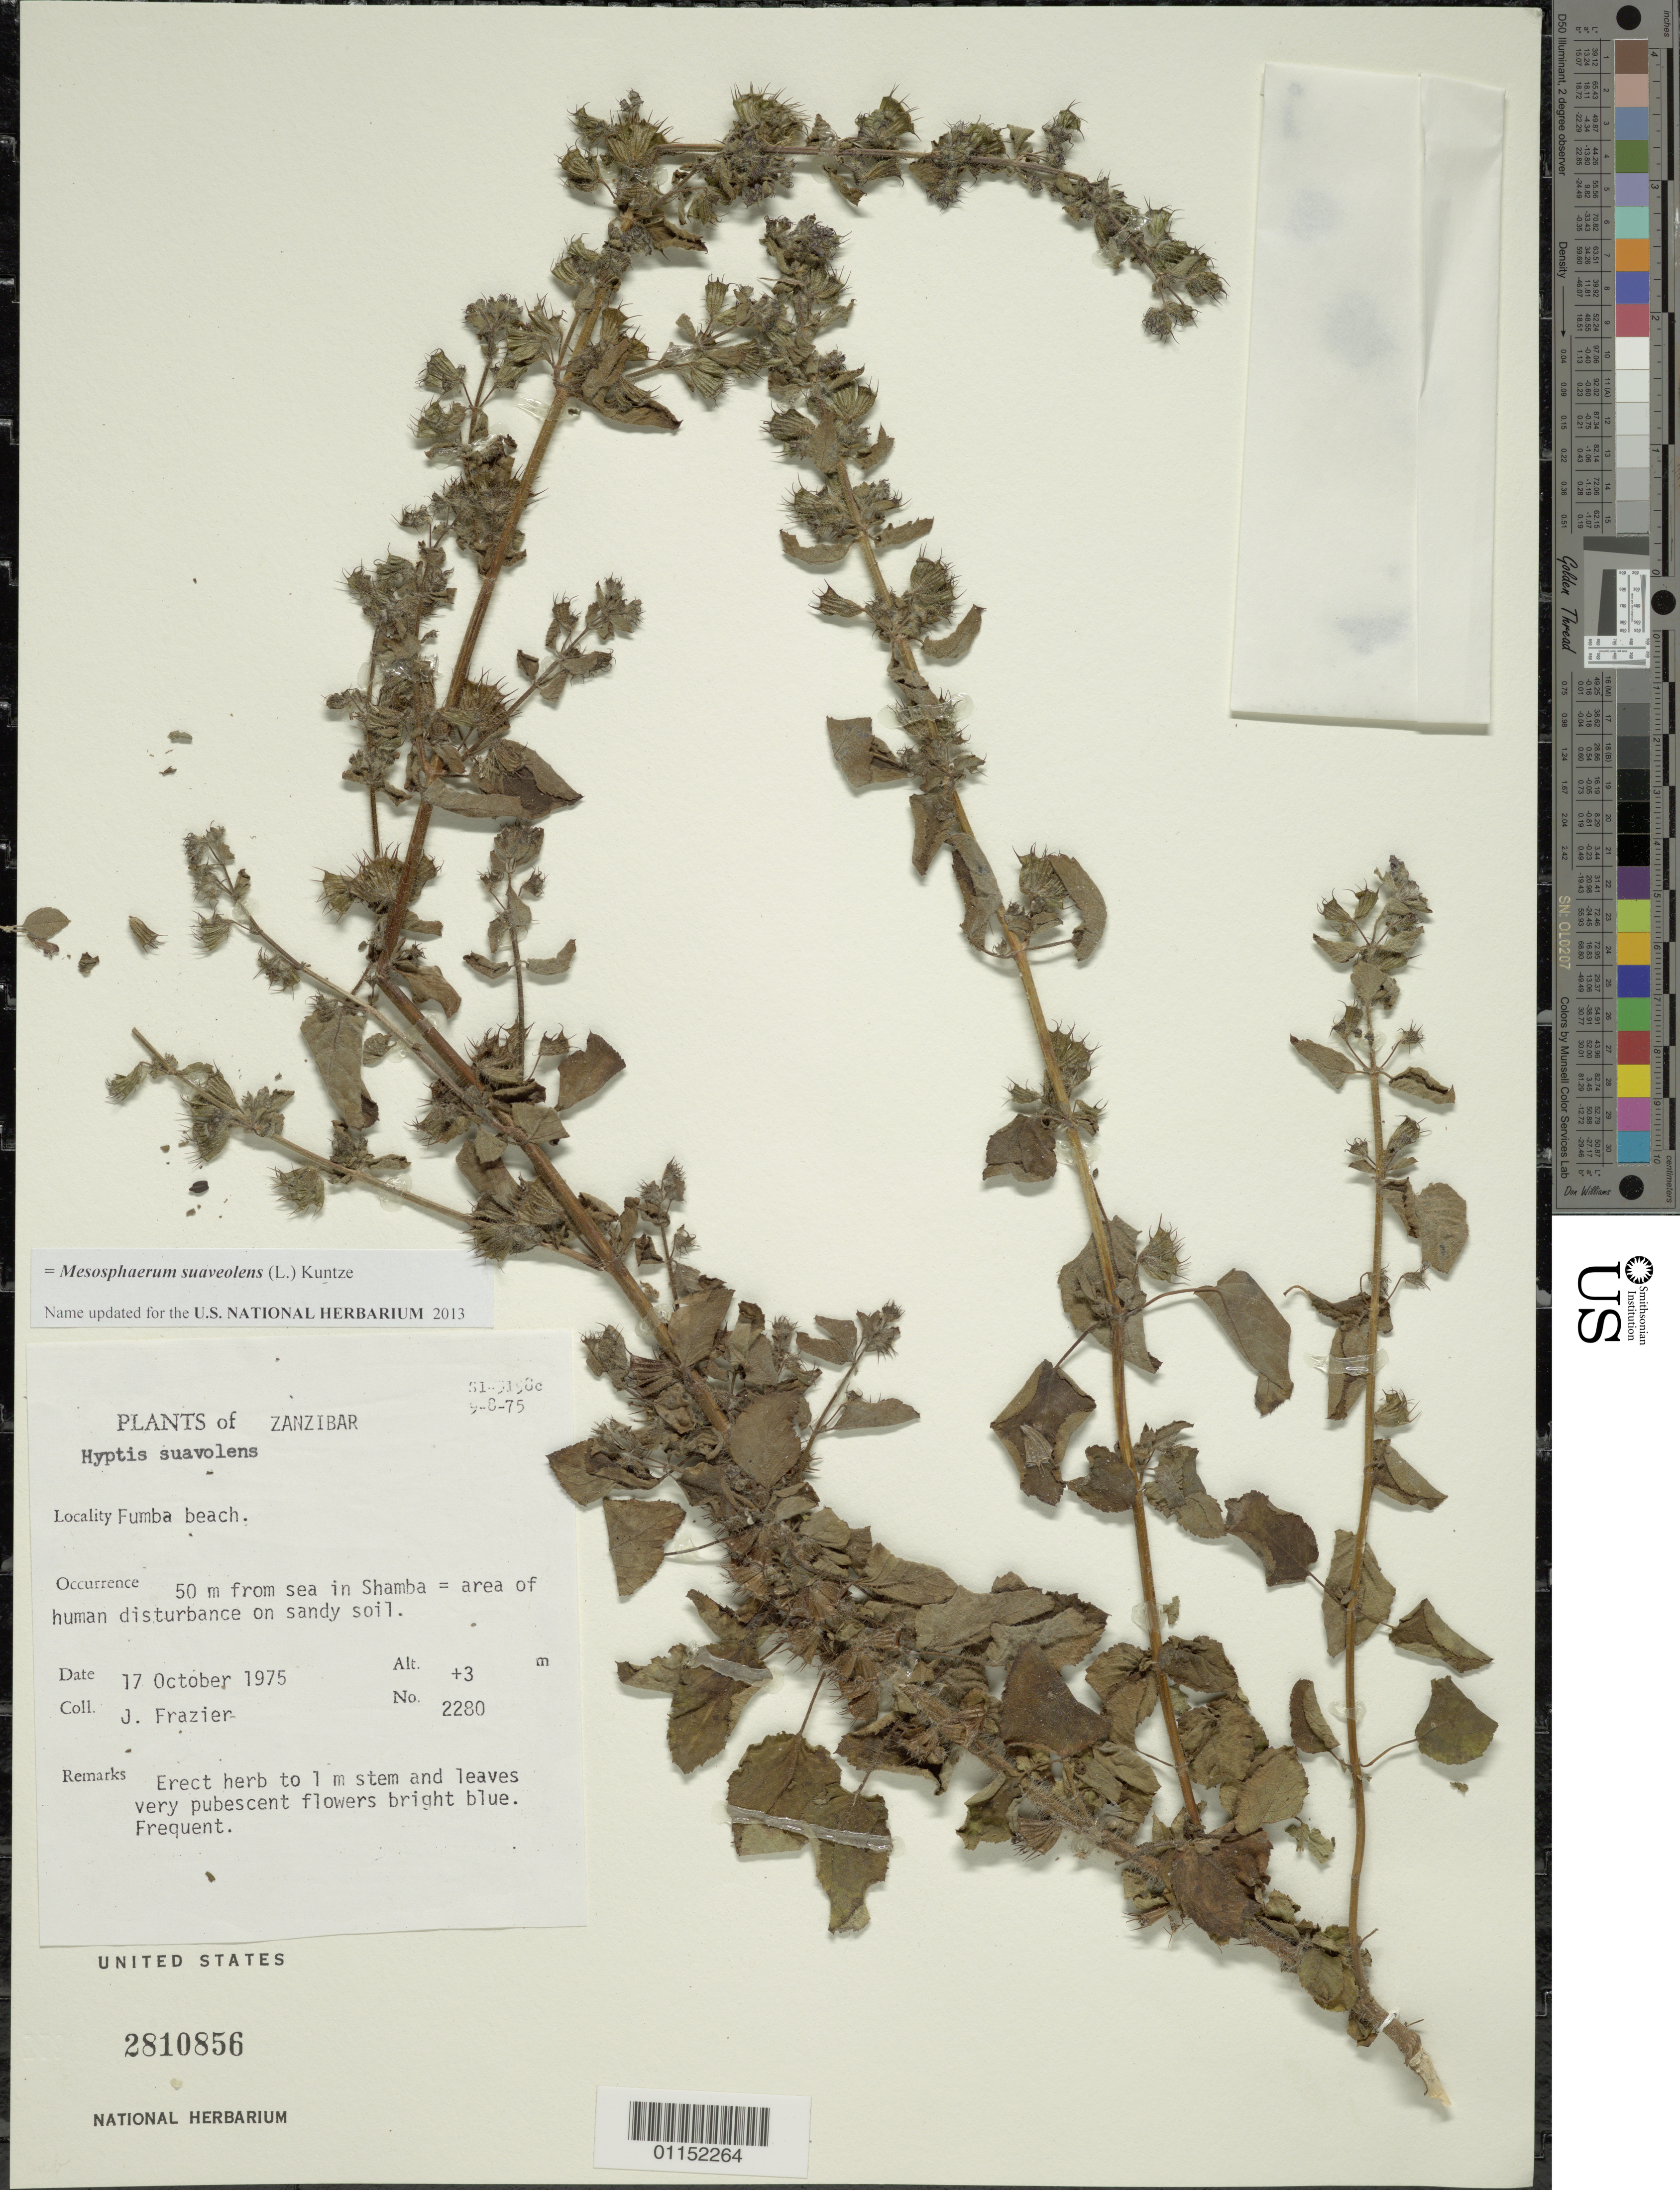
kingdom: Plantae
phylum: Tracheophyta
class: Magnoliopsida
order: Lamiales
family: Lamiaceae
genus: Mesosphaerum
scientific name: Mesosphaerum suaveolens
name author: (L.) Kuntze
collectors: J. Frazier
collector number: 2280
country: Tanzania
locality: Zanzibar, in Shamba area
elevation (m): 3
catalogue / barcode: US 2810856